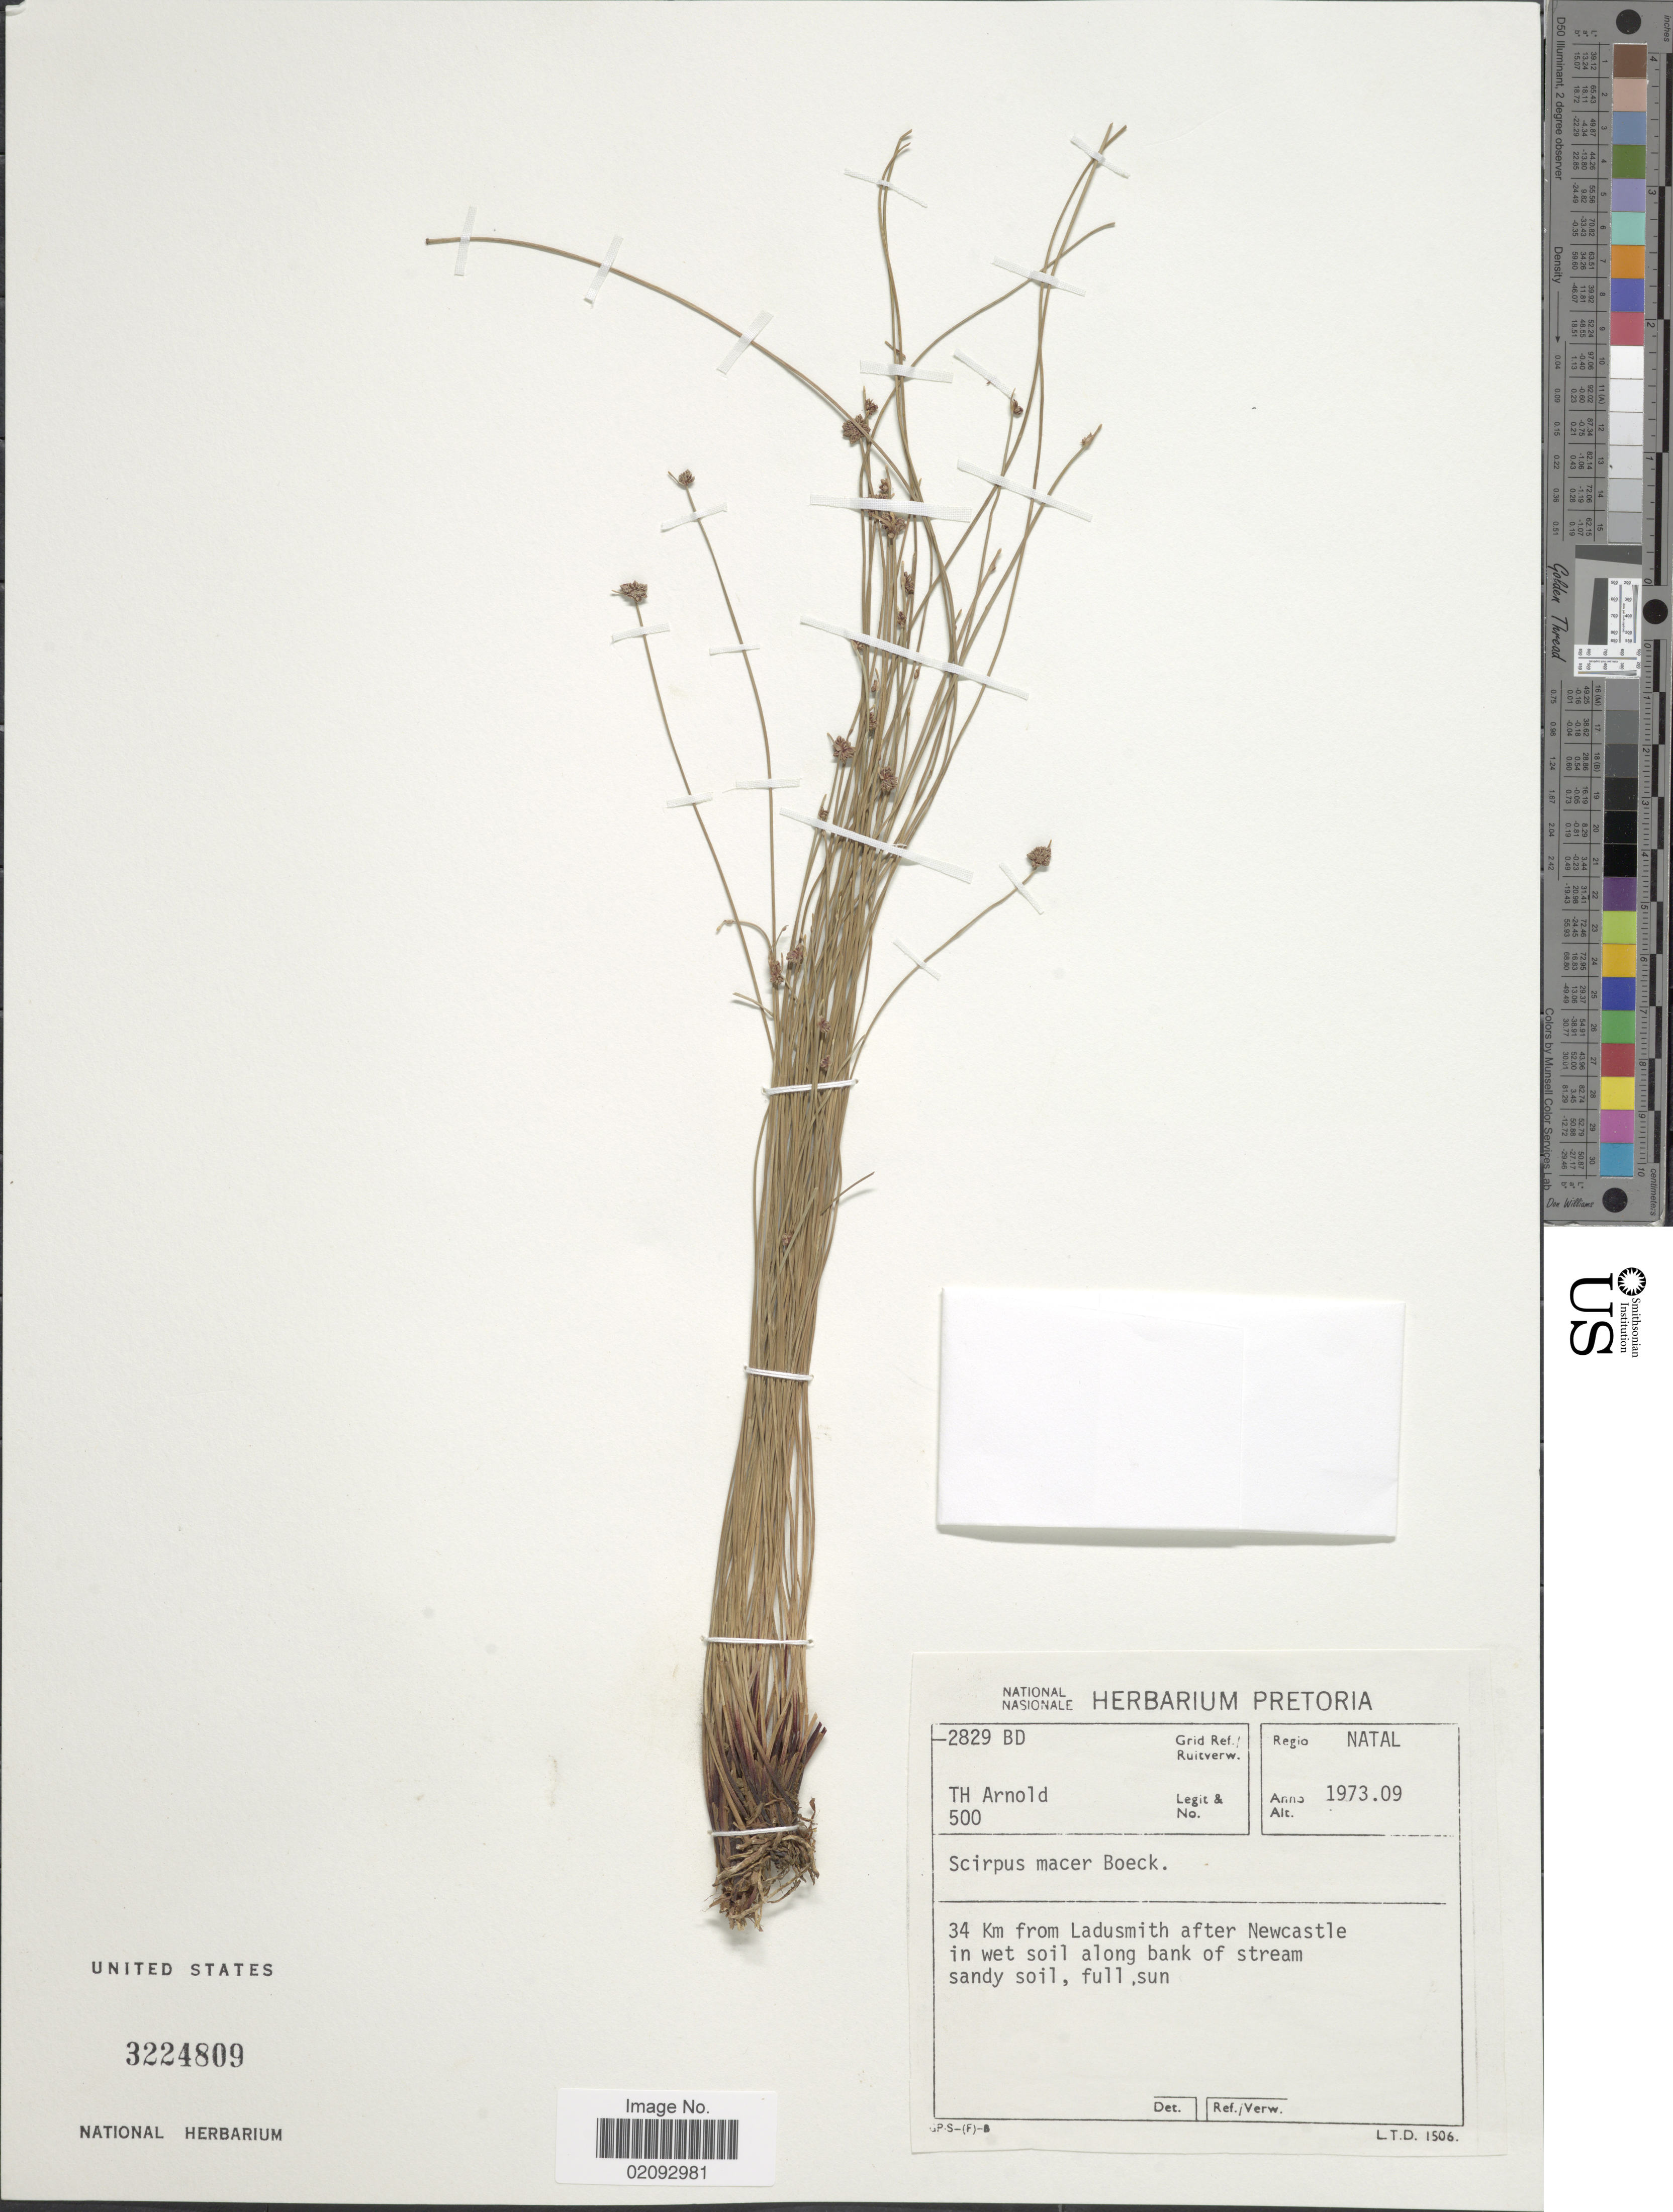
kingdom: Plantae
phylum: Tracheophyta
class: Liliopsida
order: Poales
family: Cyperaceae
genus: Isolepis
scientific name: Isolepis costata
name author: Hochst. ex A. Rich.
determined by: Strong, Mark T., (BOT), Smithsonian Institution - National Museum of Natural History (UNITED STATES)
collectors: T. H. Arnold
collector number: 500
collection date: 1973-09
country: South Africa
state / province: KwaZulu-Natal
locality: Regio Natal, 34 Km from Ladusmith after Newcastle in wet soil along bank of stream sandy soil, full sun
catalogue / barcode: US 3224809